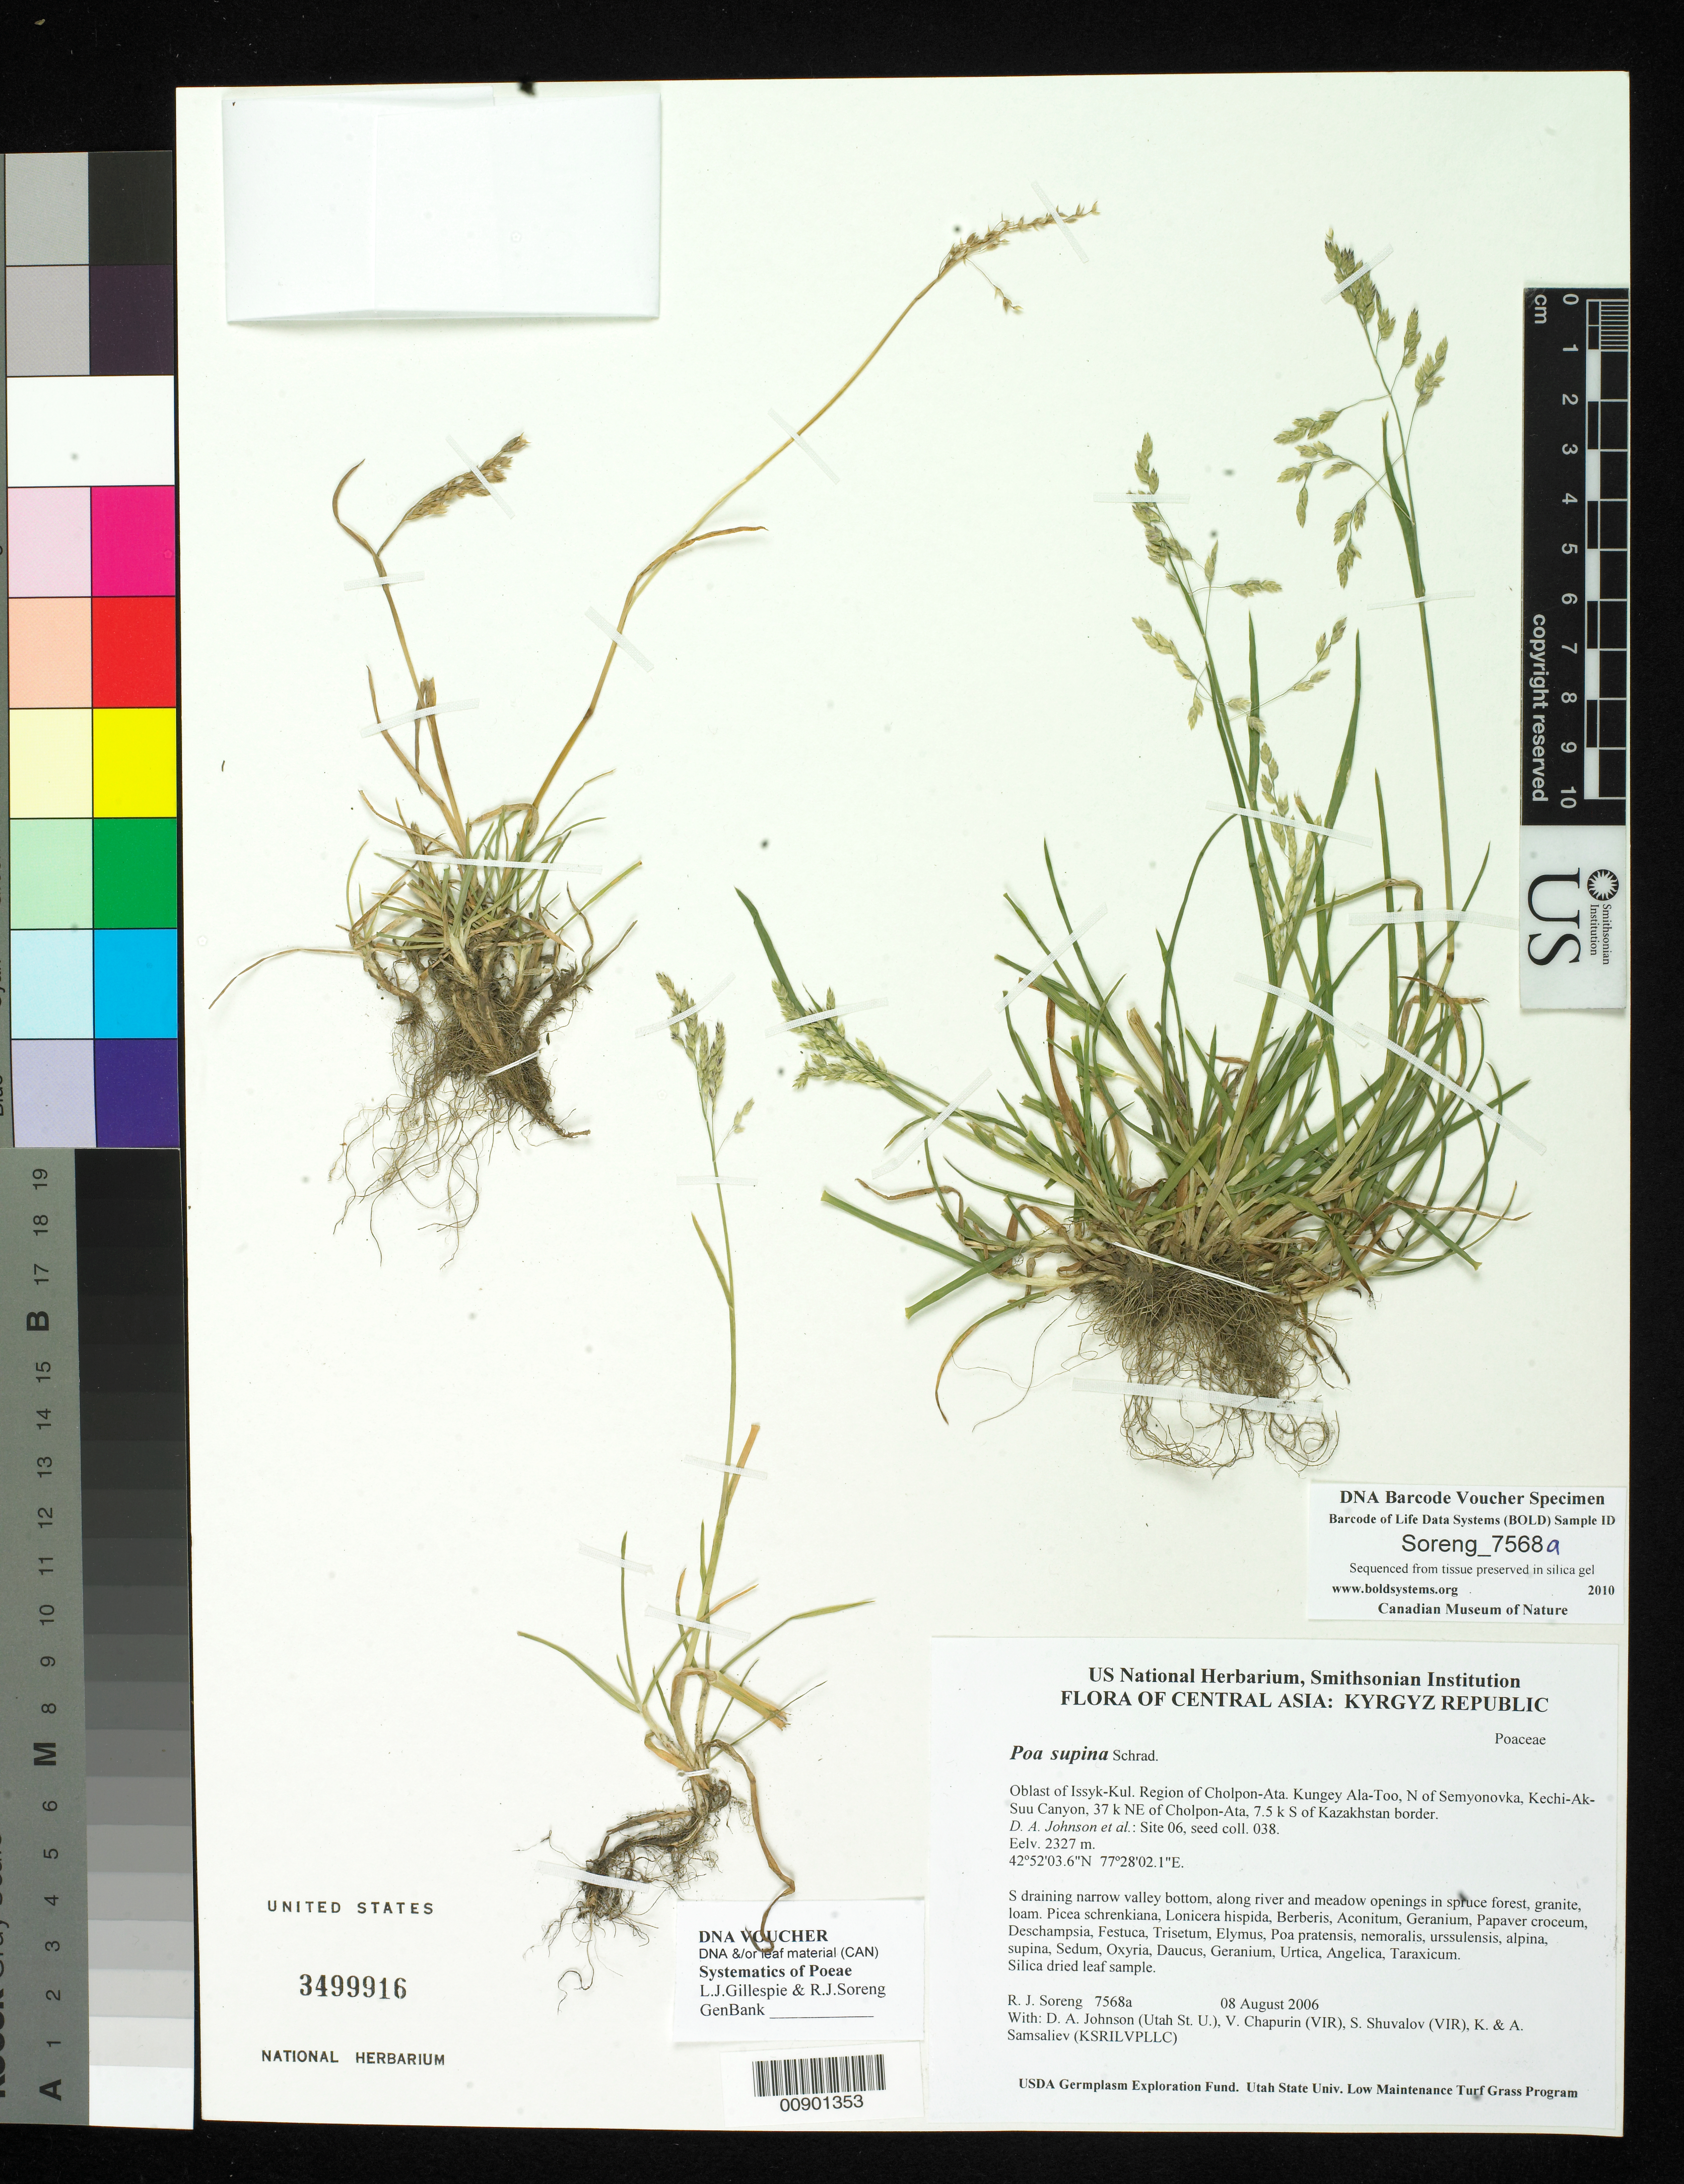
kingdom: Plantae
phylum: Tracheophyta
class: Liliopsida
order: Poales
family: Poaceae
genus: Poa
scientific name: Poa supina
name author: Schrad.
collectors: R. J. Soreng, D. Johnson, S. Shuvalov, V. Chapurin, K. Samsaliev & A. Samsaliev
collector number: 7568-a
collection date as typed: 08 Aug 2006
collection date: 2006-08-08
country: Kyrgyzstan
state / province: Ysyk-Kol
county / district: Cholpon-Ata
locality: Kungey Ala-Too, N of Semyonovka, Kechi-Ak-Suu Canyon, 37 km NE of Cholpon-Ata, 7.5 km S of Kazakhstan border.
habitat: S draining narrow valley bottom, along river and meadow openings in spruce forest, granite, loam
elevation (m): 2327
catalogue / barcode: US 3499916